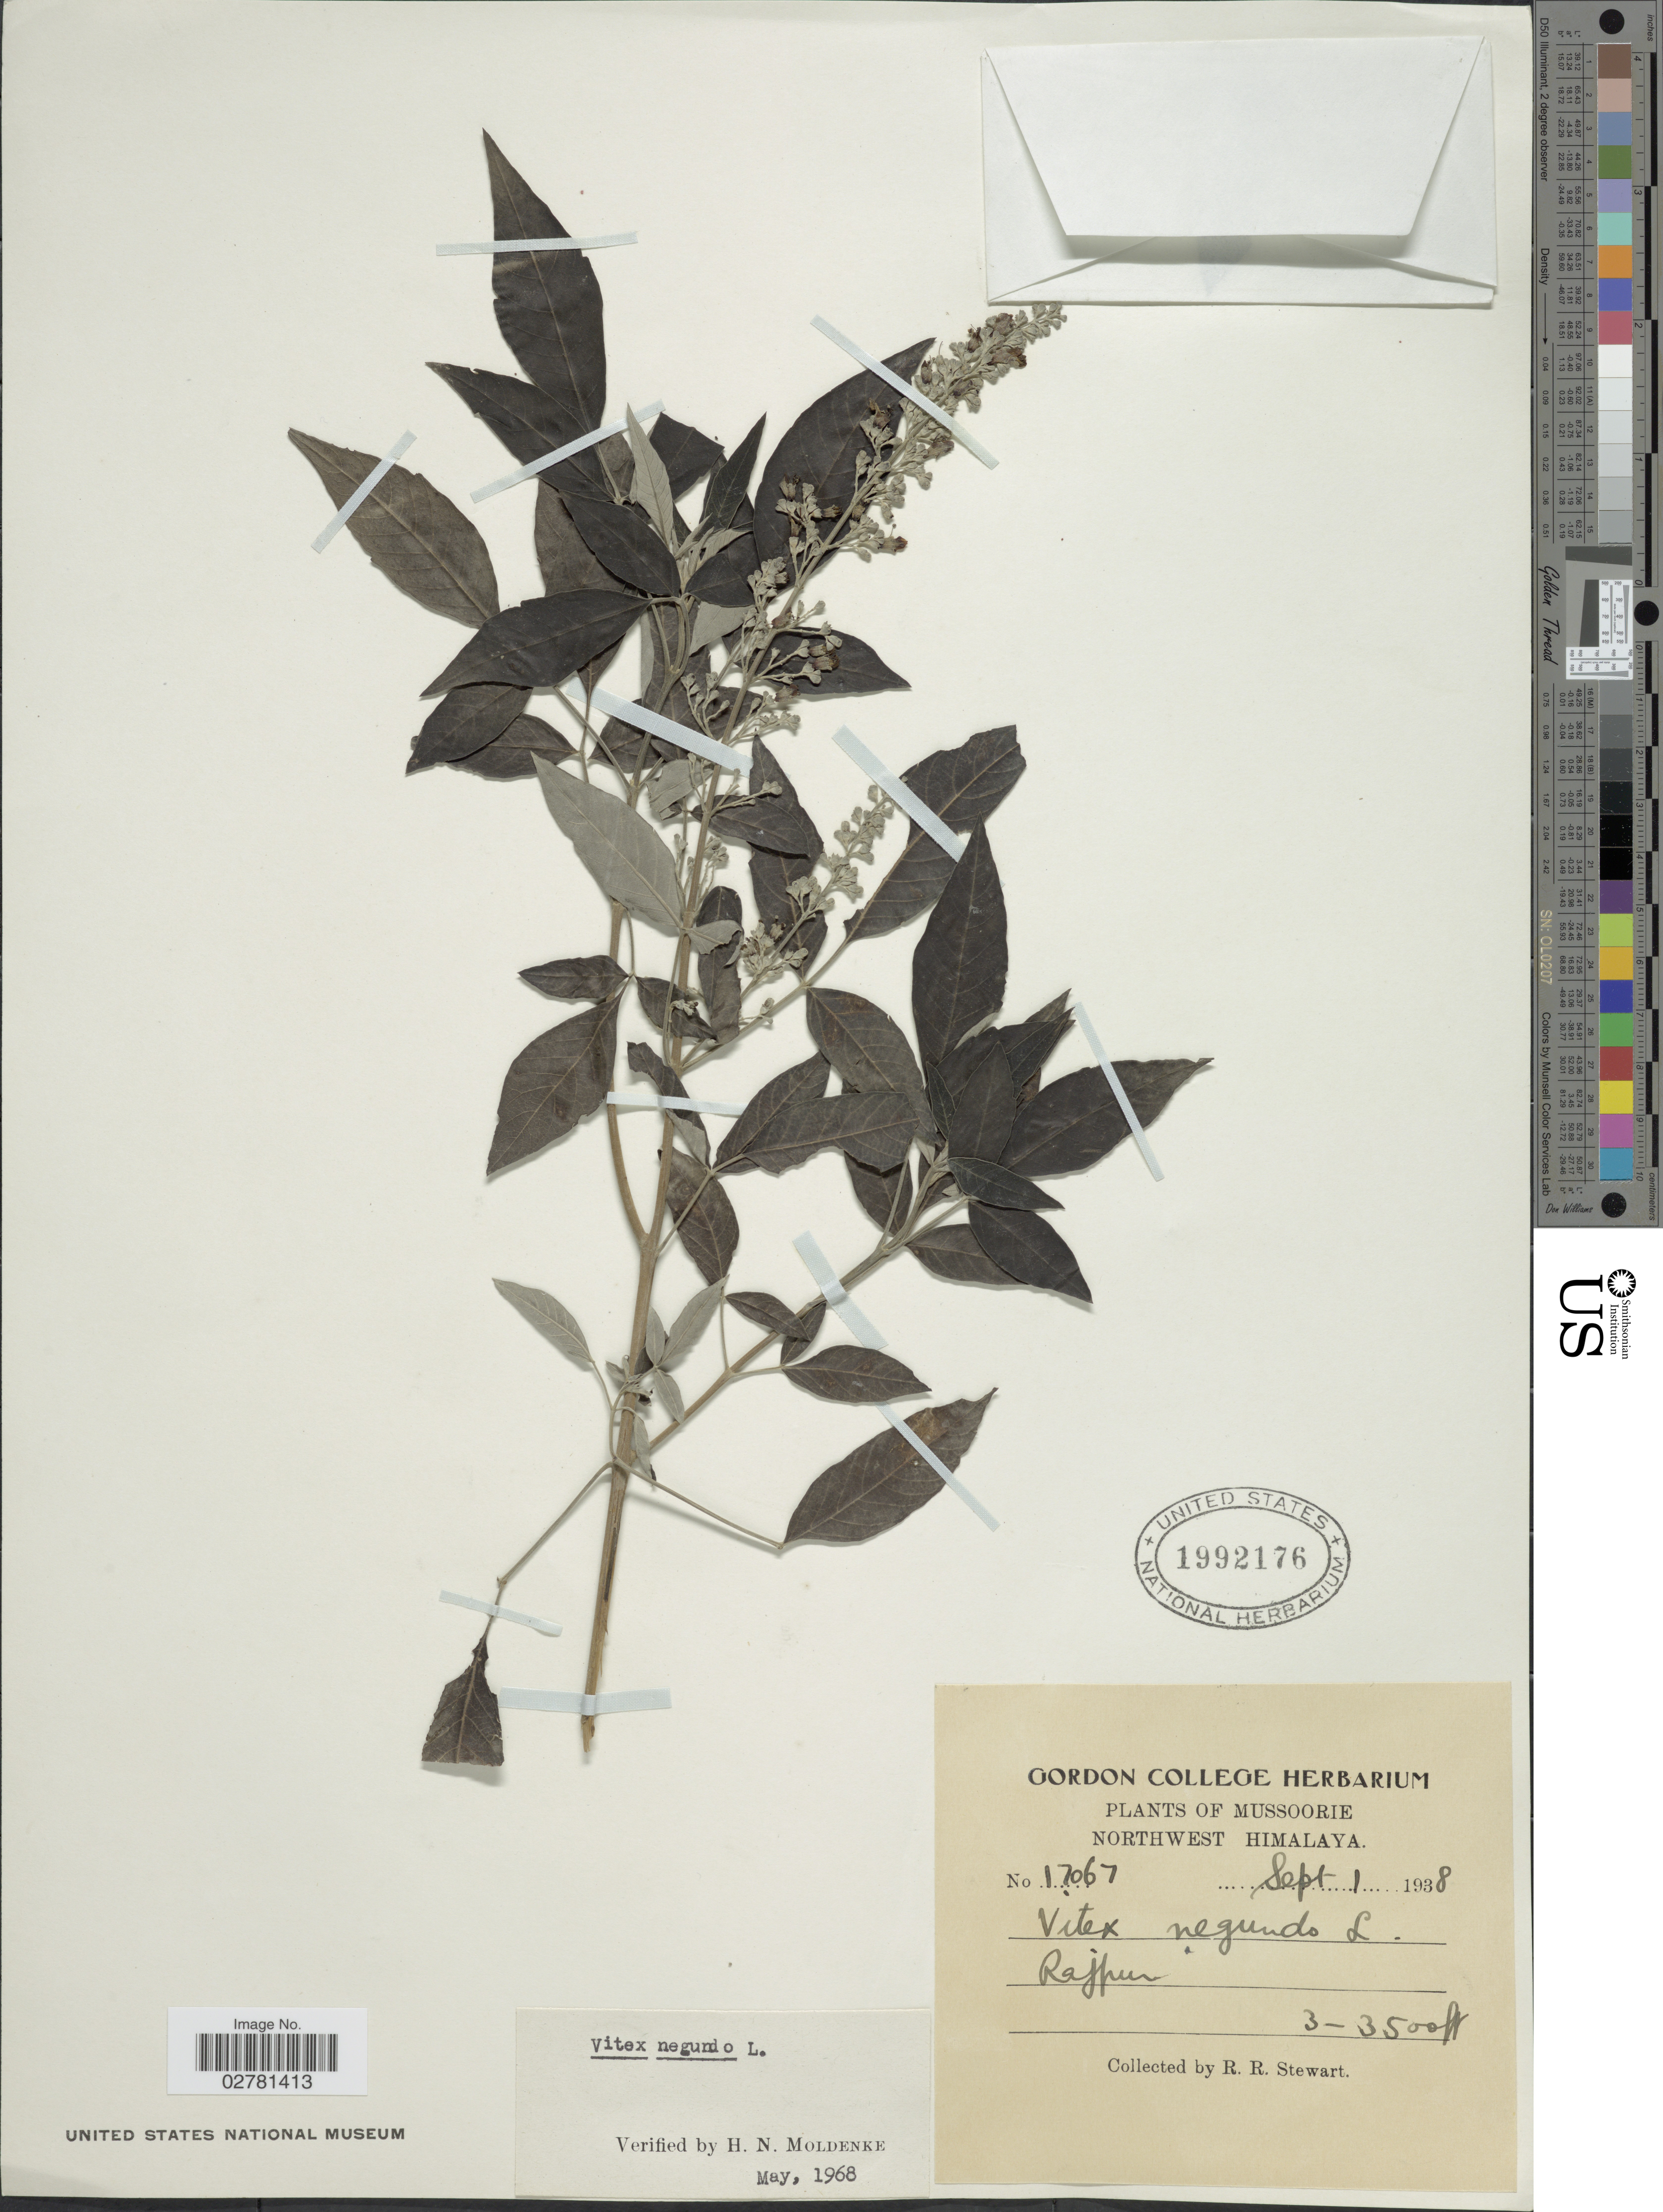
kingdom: Plantae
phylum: Tracheophyta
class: Magnoliopsida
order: Lamiales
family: Lamiaceae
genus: Vitex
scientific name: Vitex negundo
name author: L.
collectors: R. R. Stewart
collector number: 17067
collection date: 1938-09-01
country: India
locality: Mussoorie. Northwest Himalaya. Rajpur.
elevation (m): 914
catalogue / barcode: US 1992176